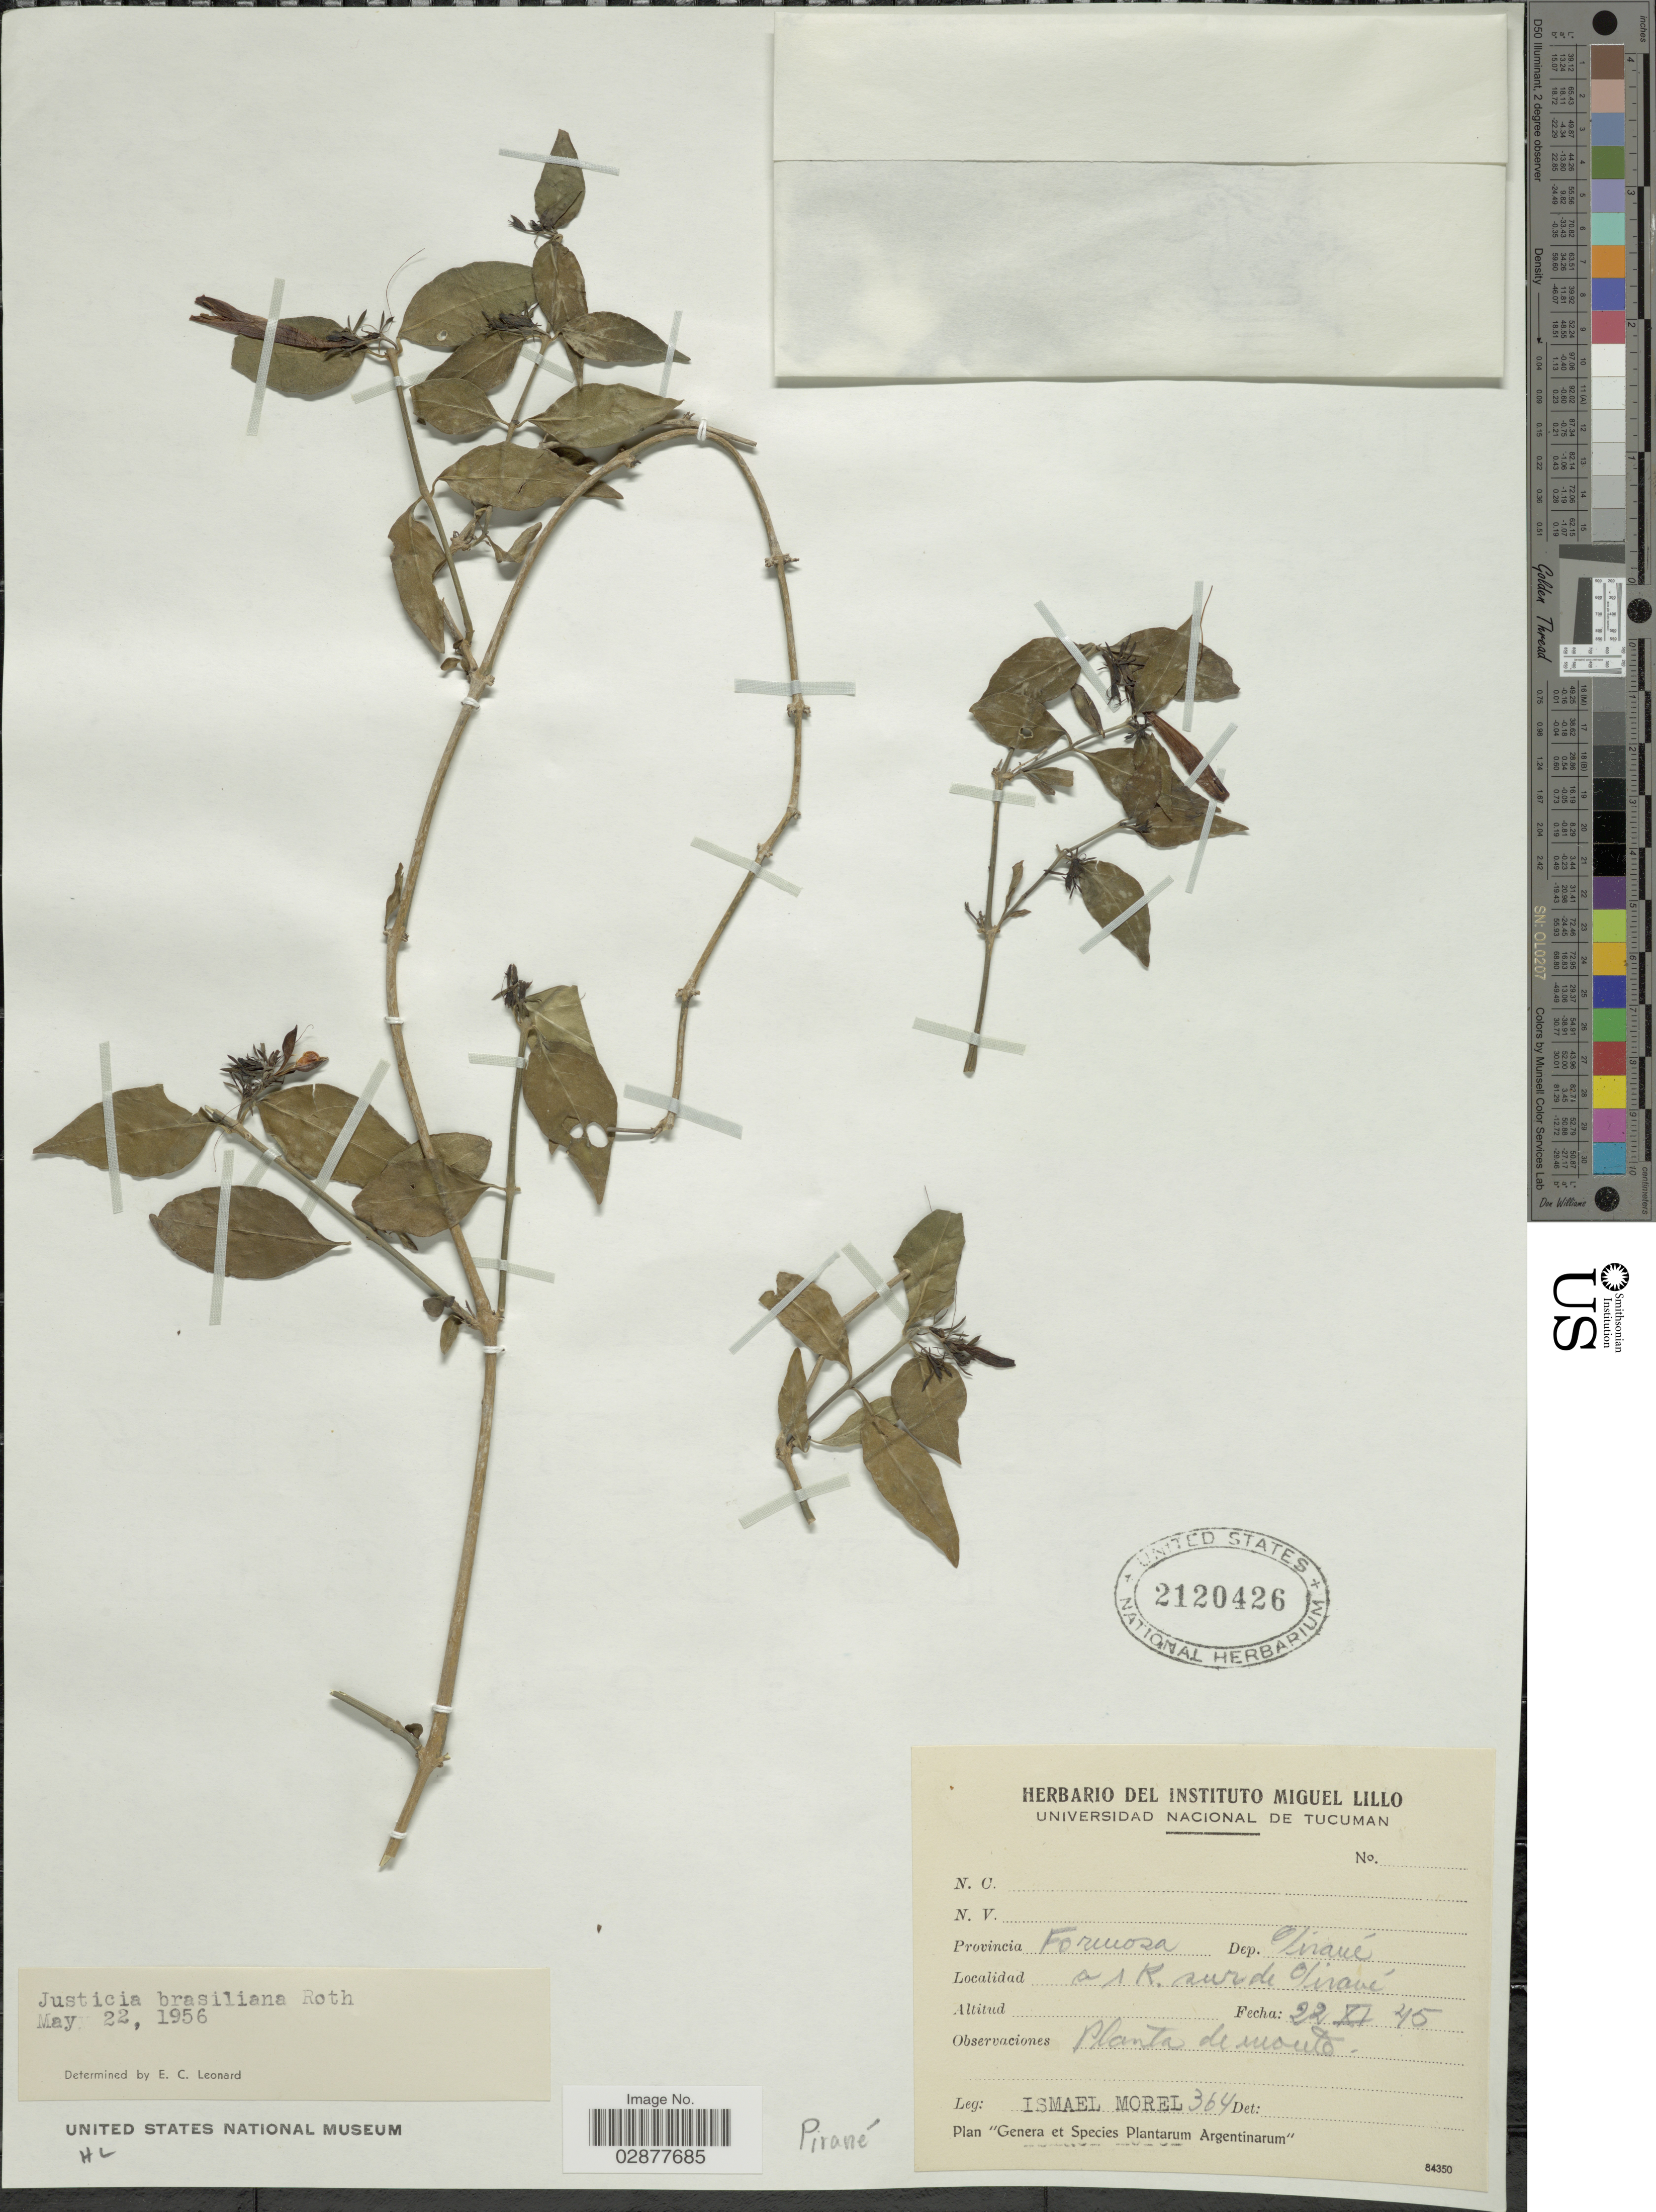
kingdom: Plantae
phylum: Tracheophyta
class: Magnoliopsida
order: Lamiales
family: Acanthaceae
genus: Justicia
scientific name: Justicia brasiliana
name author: Roth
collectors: I. Morel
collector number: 364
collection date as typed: Transcribed d/m/y: 22/11/45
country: Argentina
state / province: Formosa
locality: Dep. Pirané, a 1 K. sur de Pirané.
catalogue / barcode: US 2120426